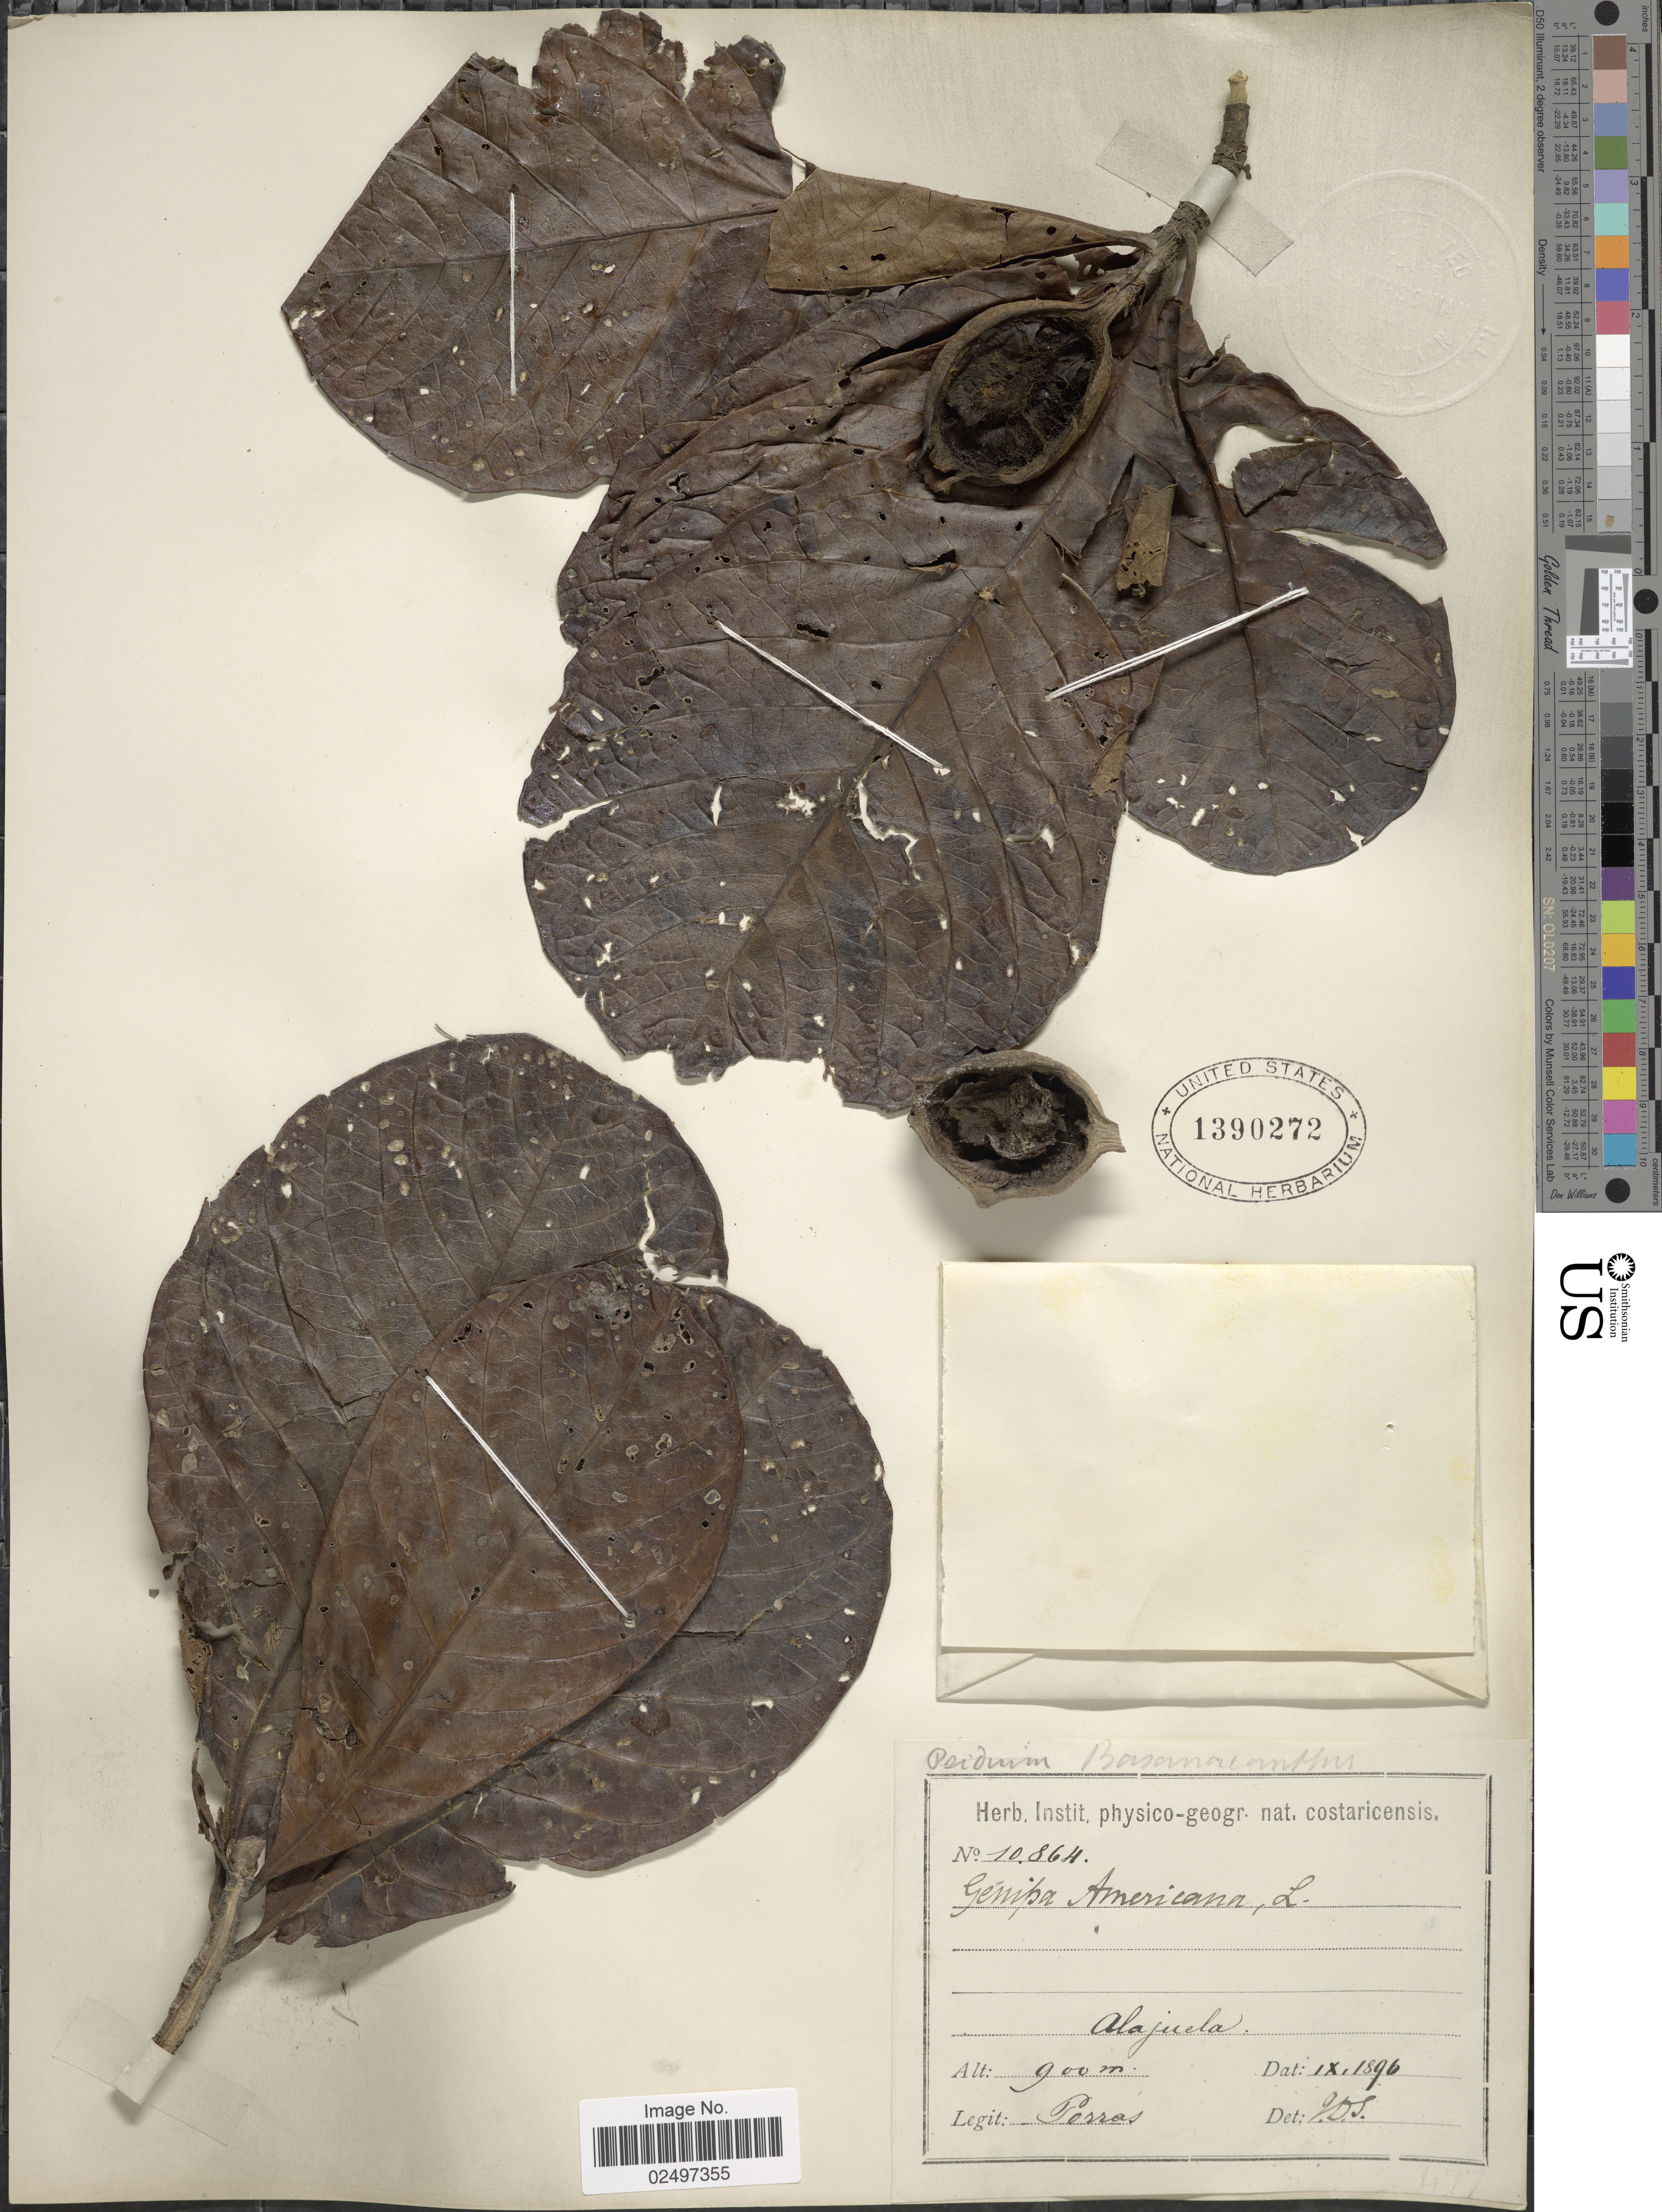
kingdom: Plantae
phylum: Tracheophyta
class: Magnoliopsida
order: Gentianales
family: Rubiaceae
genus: Genipa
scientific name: Genipa americana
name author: L.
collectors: Porras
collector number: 10864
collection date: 1896-09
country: Costa Rica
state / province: Alajuela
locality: Alajuela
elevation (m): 900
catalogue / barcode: US 1390272